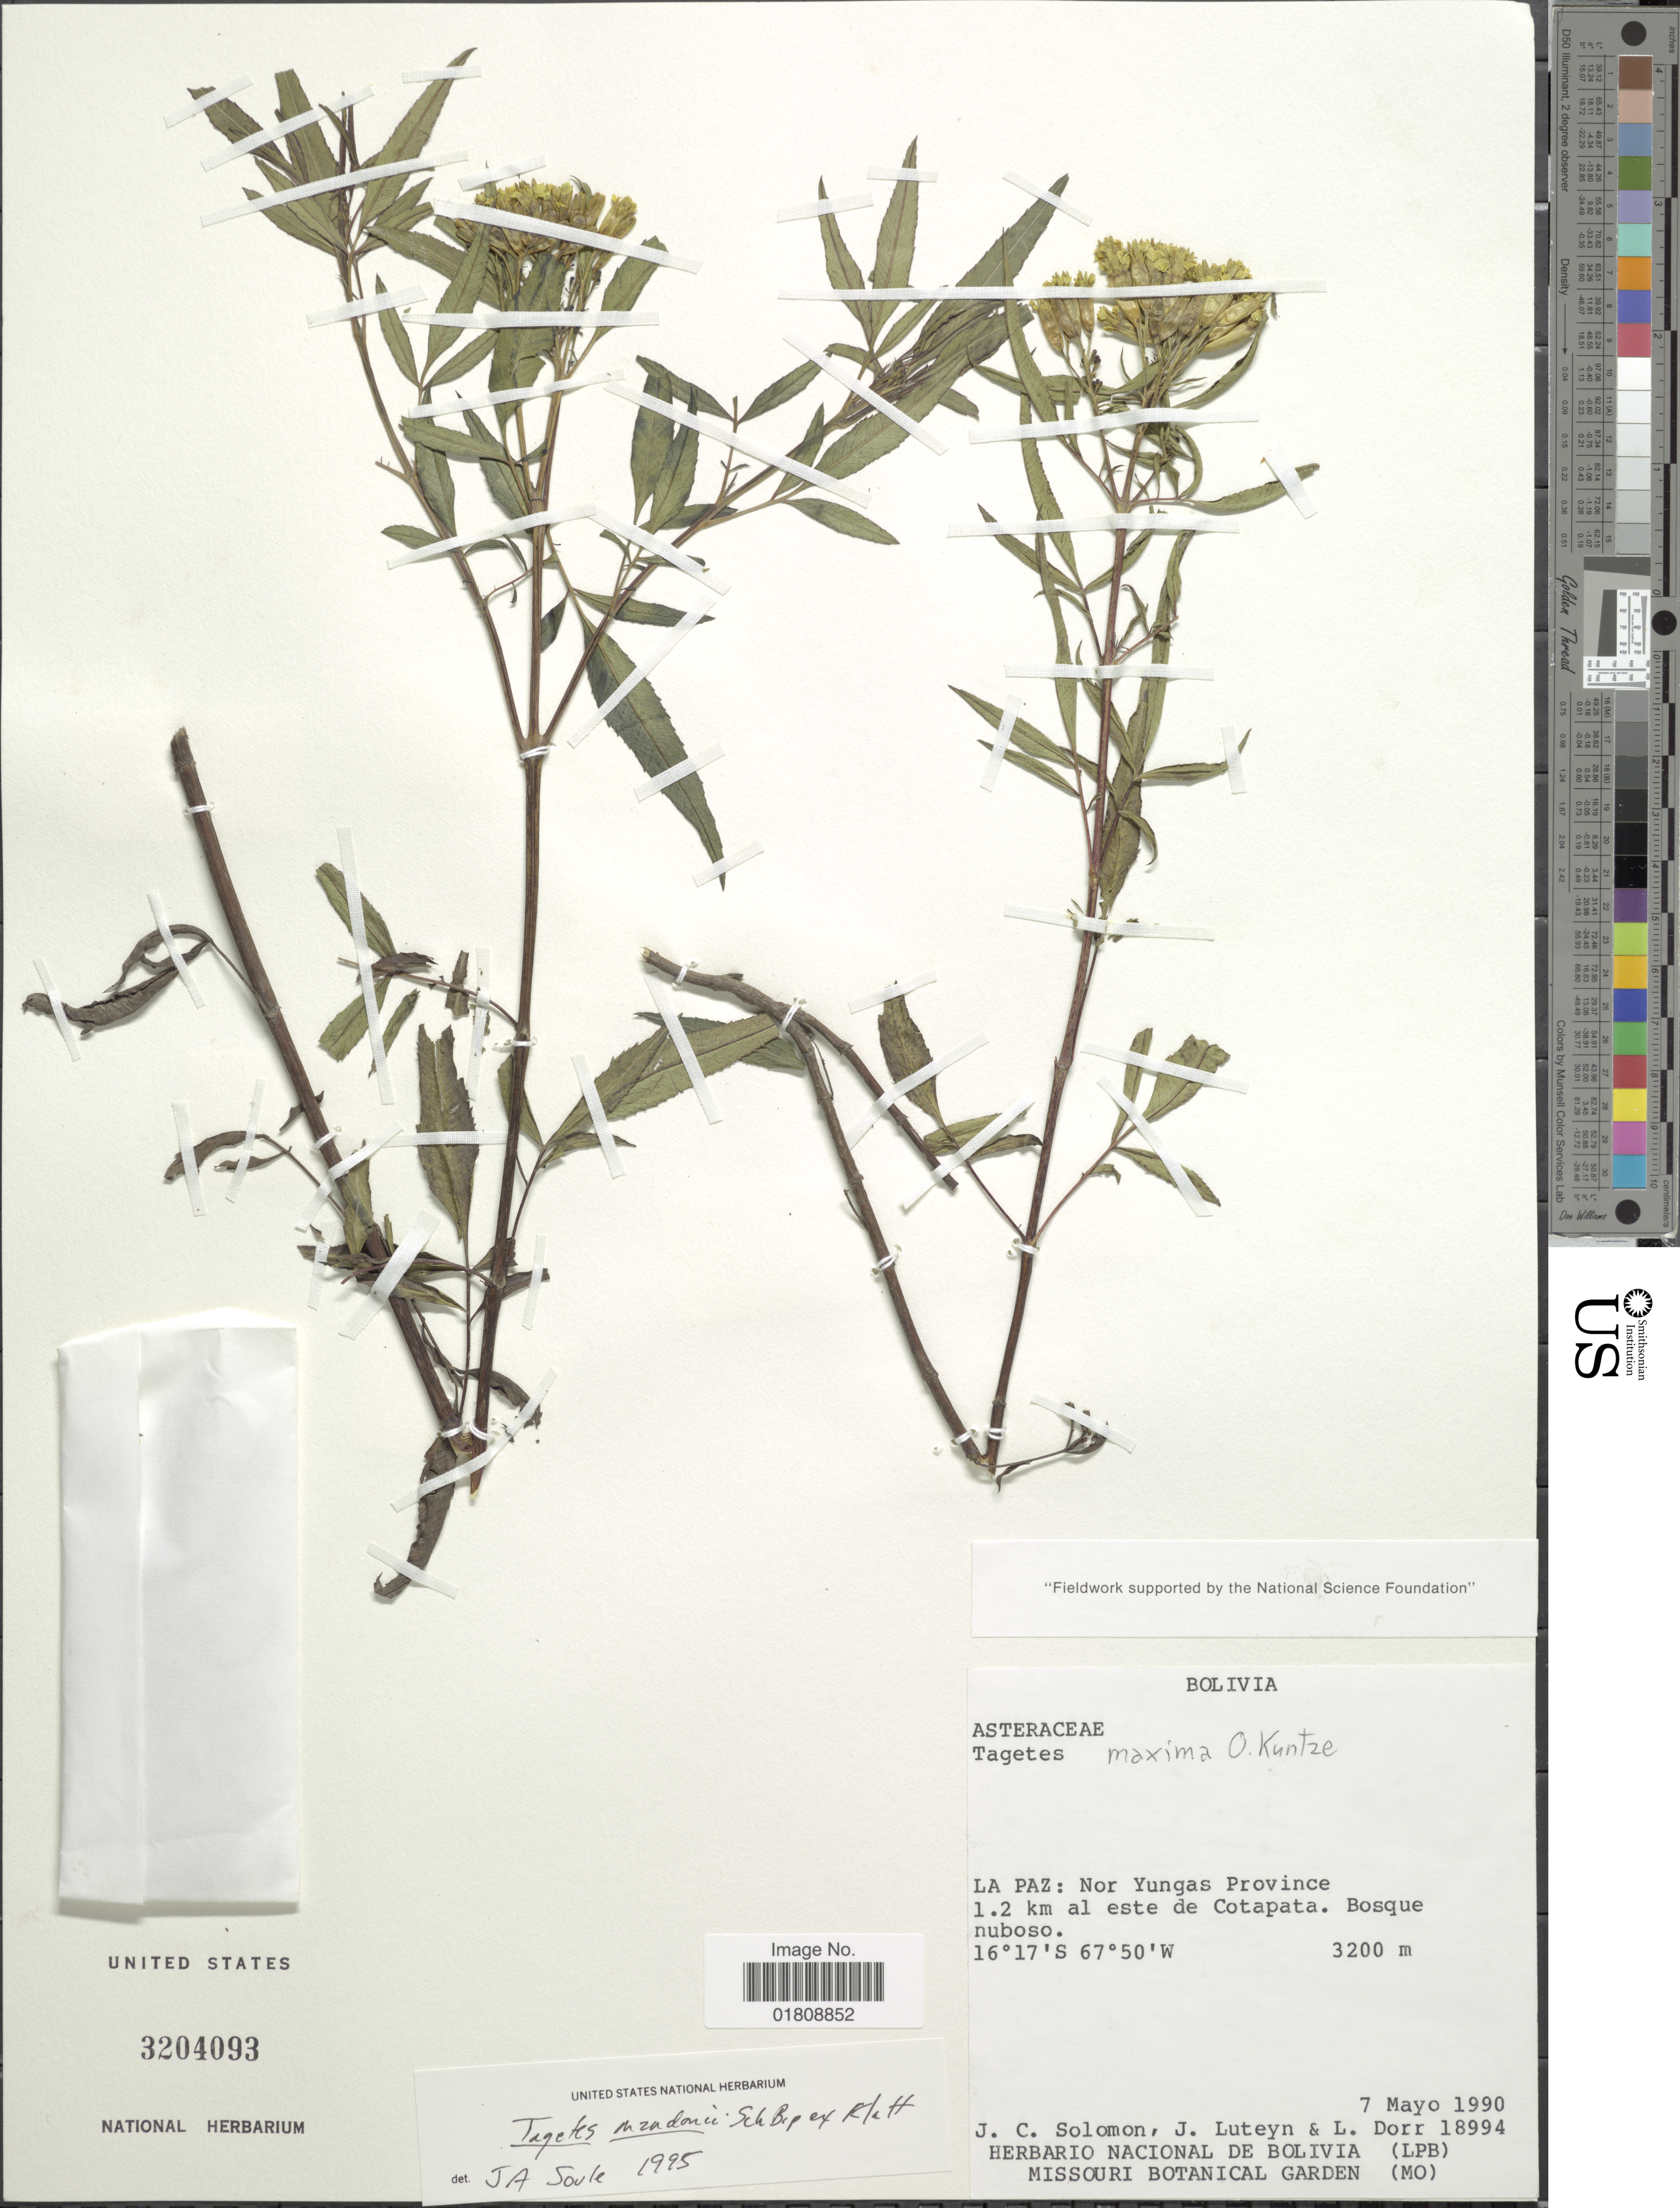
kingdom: Plantae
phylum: Tracheophyta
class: Magnoliopsida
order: Asterales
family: Asteraceae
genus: Tagetes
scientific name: Tagetes mandonii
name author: Sch. Bip. ex Klatt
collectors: J. C. Solomon, J. L. Luteyn & L. J. Dorr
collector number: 18994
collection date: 1990-05-07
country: Bolivia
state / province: La Paz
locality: Nor Yungas Province, 1.2 km al este de Cotapata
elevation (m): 3200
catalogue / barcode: US 3204093